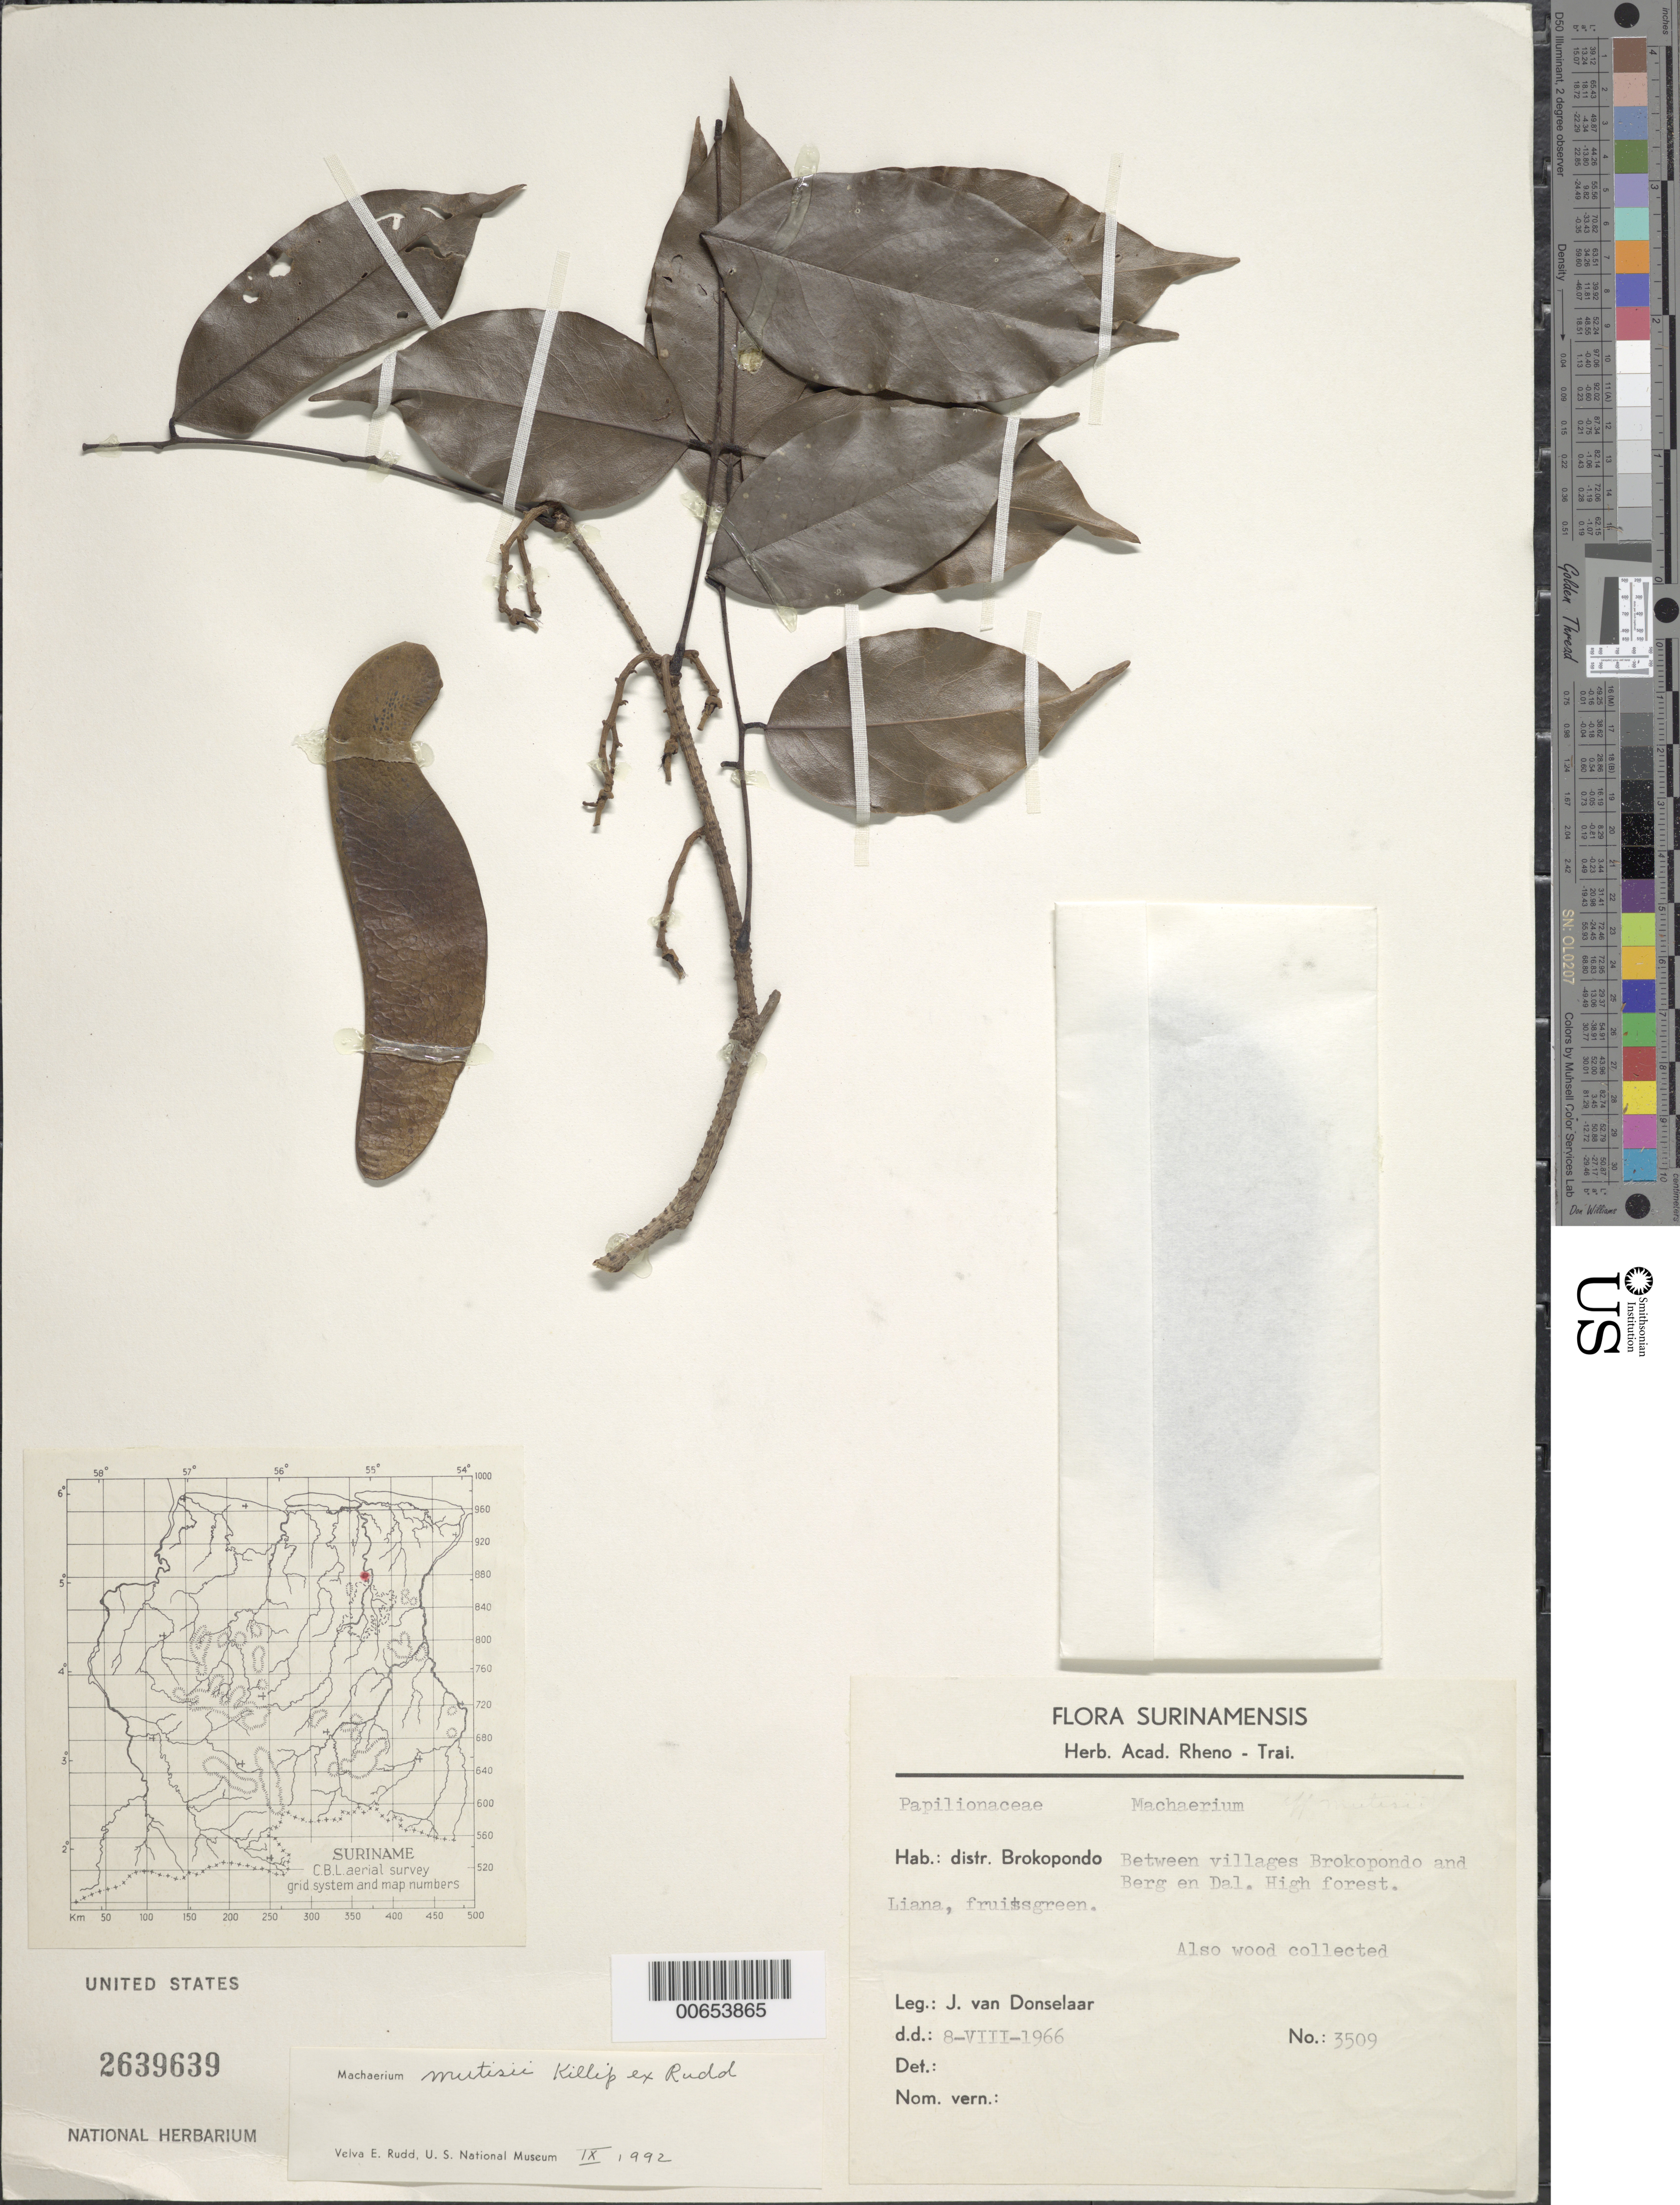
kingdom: Plantae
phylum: Tracheophyta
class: Magnoliopsida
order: Fabales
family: Fabaceae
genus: Machaerium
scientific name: Machaerium mutisii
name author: Killip ex Rudd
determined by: Rudd, V. E.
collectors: J. Donselaar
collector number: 3509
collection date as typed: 8-Aug-66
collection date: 1966-08-08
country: Suriname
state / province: Brokopondo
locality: Brokopondo Village to Berg en Dal Village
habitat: High forest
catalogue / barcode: US 2639639